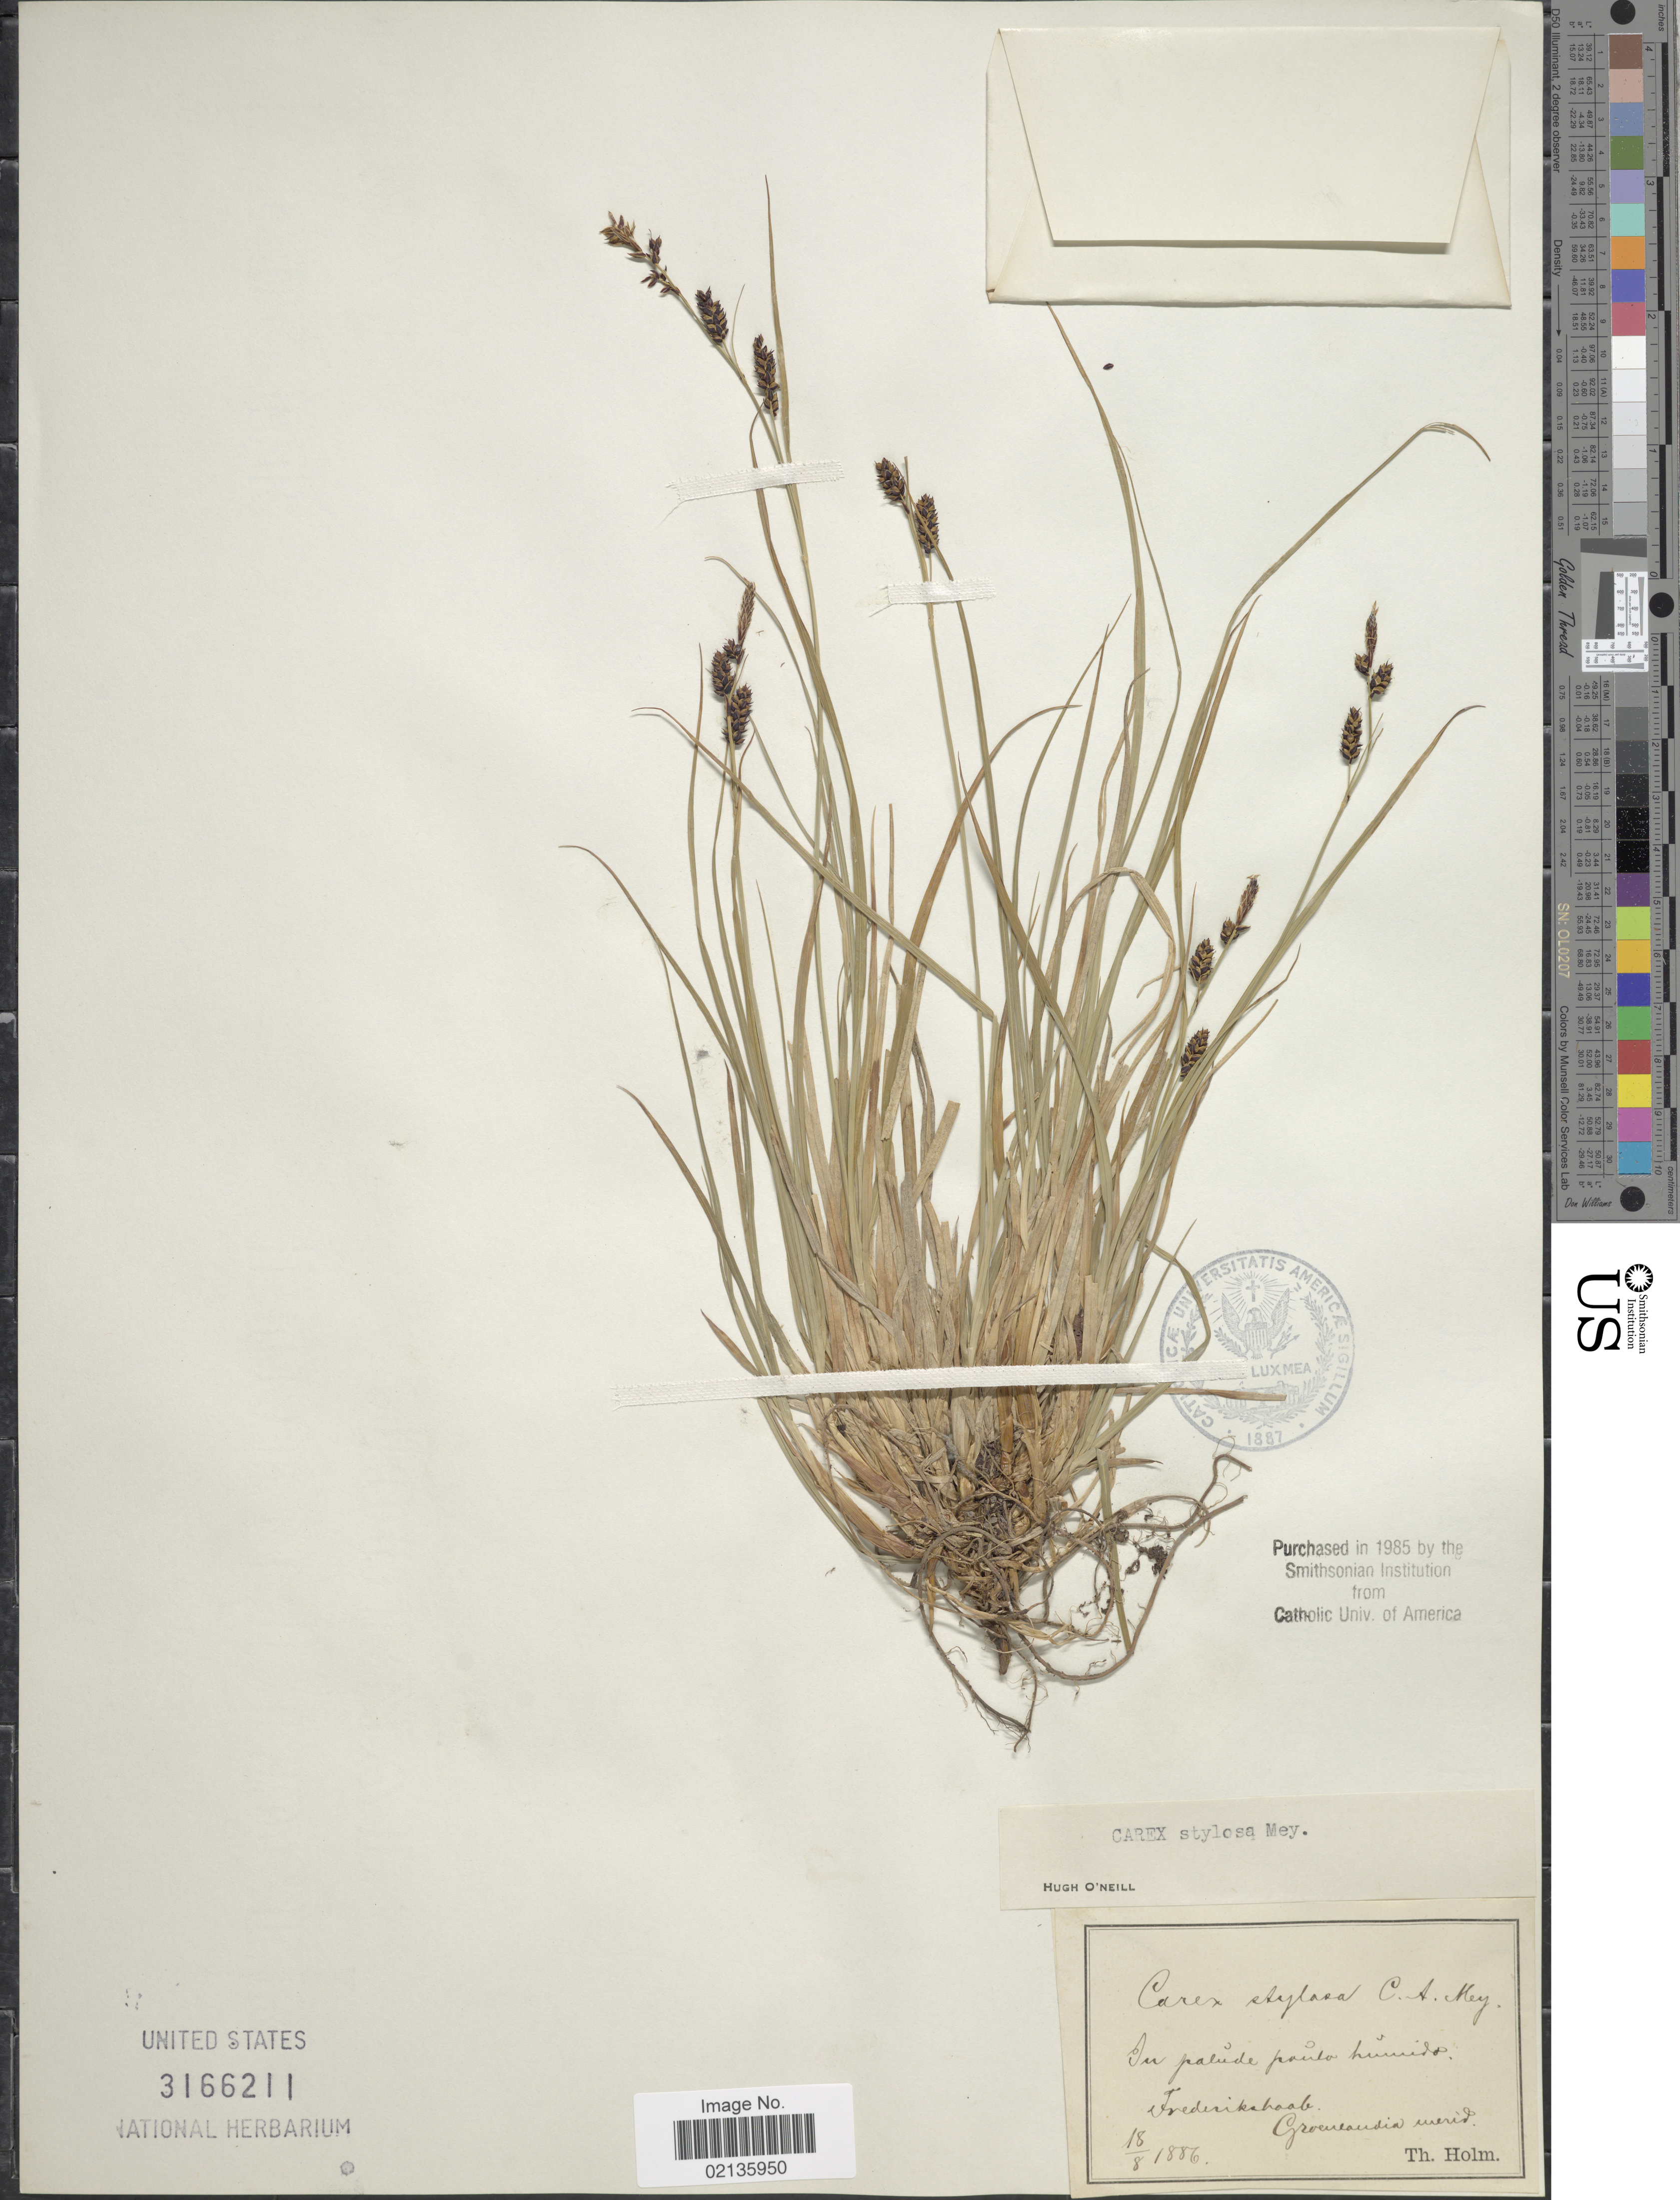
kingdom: Plantae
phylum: Tracheophyta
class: Liliopsida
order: Poales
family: Cyperaceae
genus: Carex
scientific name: Carex stylosa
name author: C.A. Mey.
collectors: T. Holm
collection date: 1886-08-18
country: Greenland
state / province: Sermersooq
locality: In palude paulo humide, Frederikshaab, Groenlandia merid.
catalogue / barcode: US 3166211